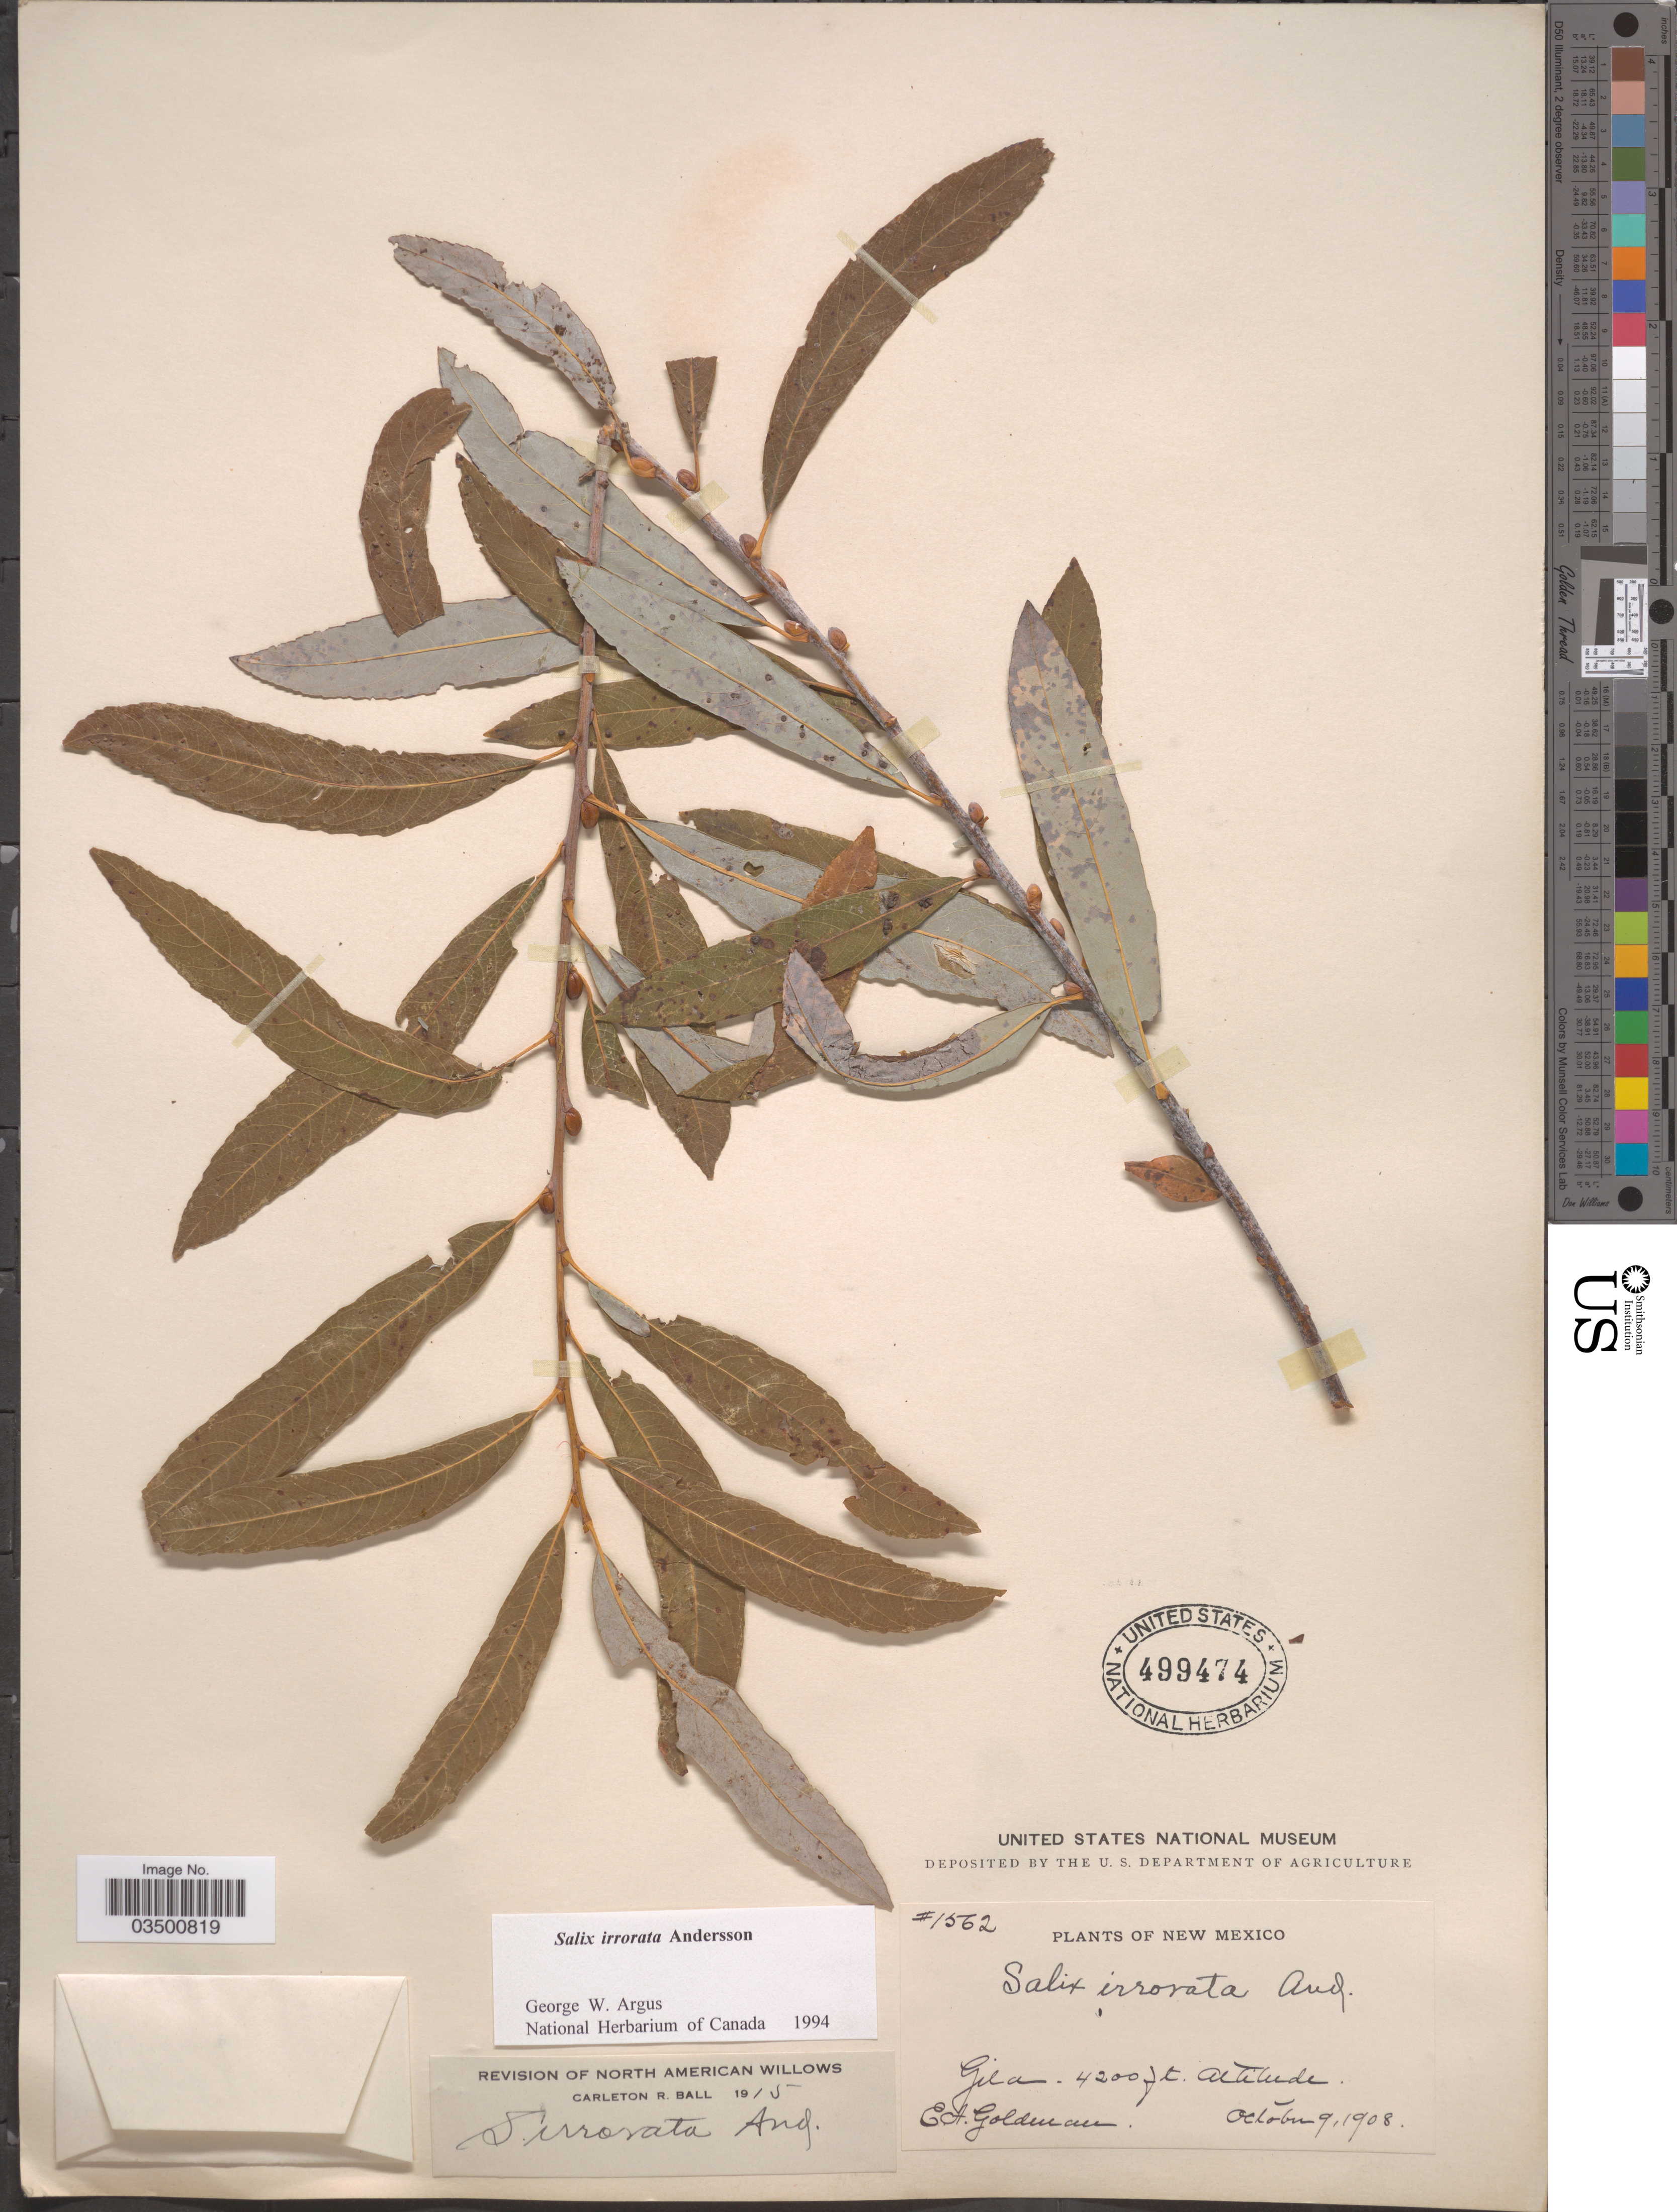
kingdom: Plantae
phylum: Tracheophyta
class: Magnoliopsida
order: Malpighiales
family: Salicaceae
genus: Salix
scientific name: Salix irrorata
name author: Andersson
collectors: E. A. Goldman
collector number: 1562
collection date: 1908-10-09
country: United States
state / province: New Mexico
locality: Gila.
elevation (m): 1280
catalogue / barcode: US 499474